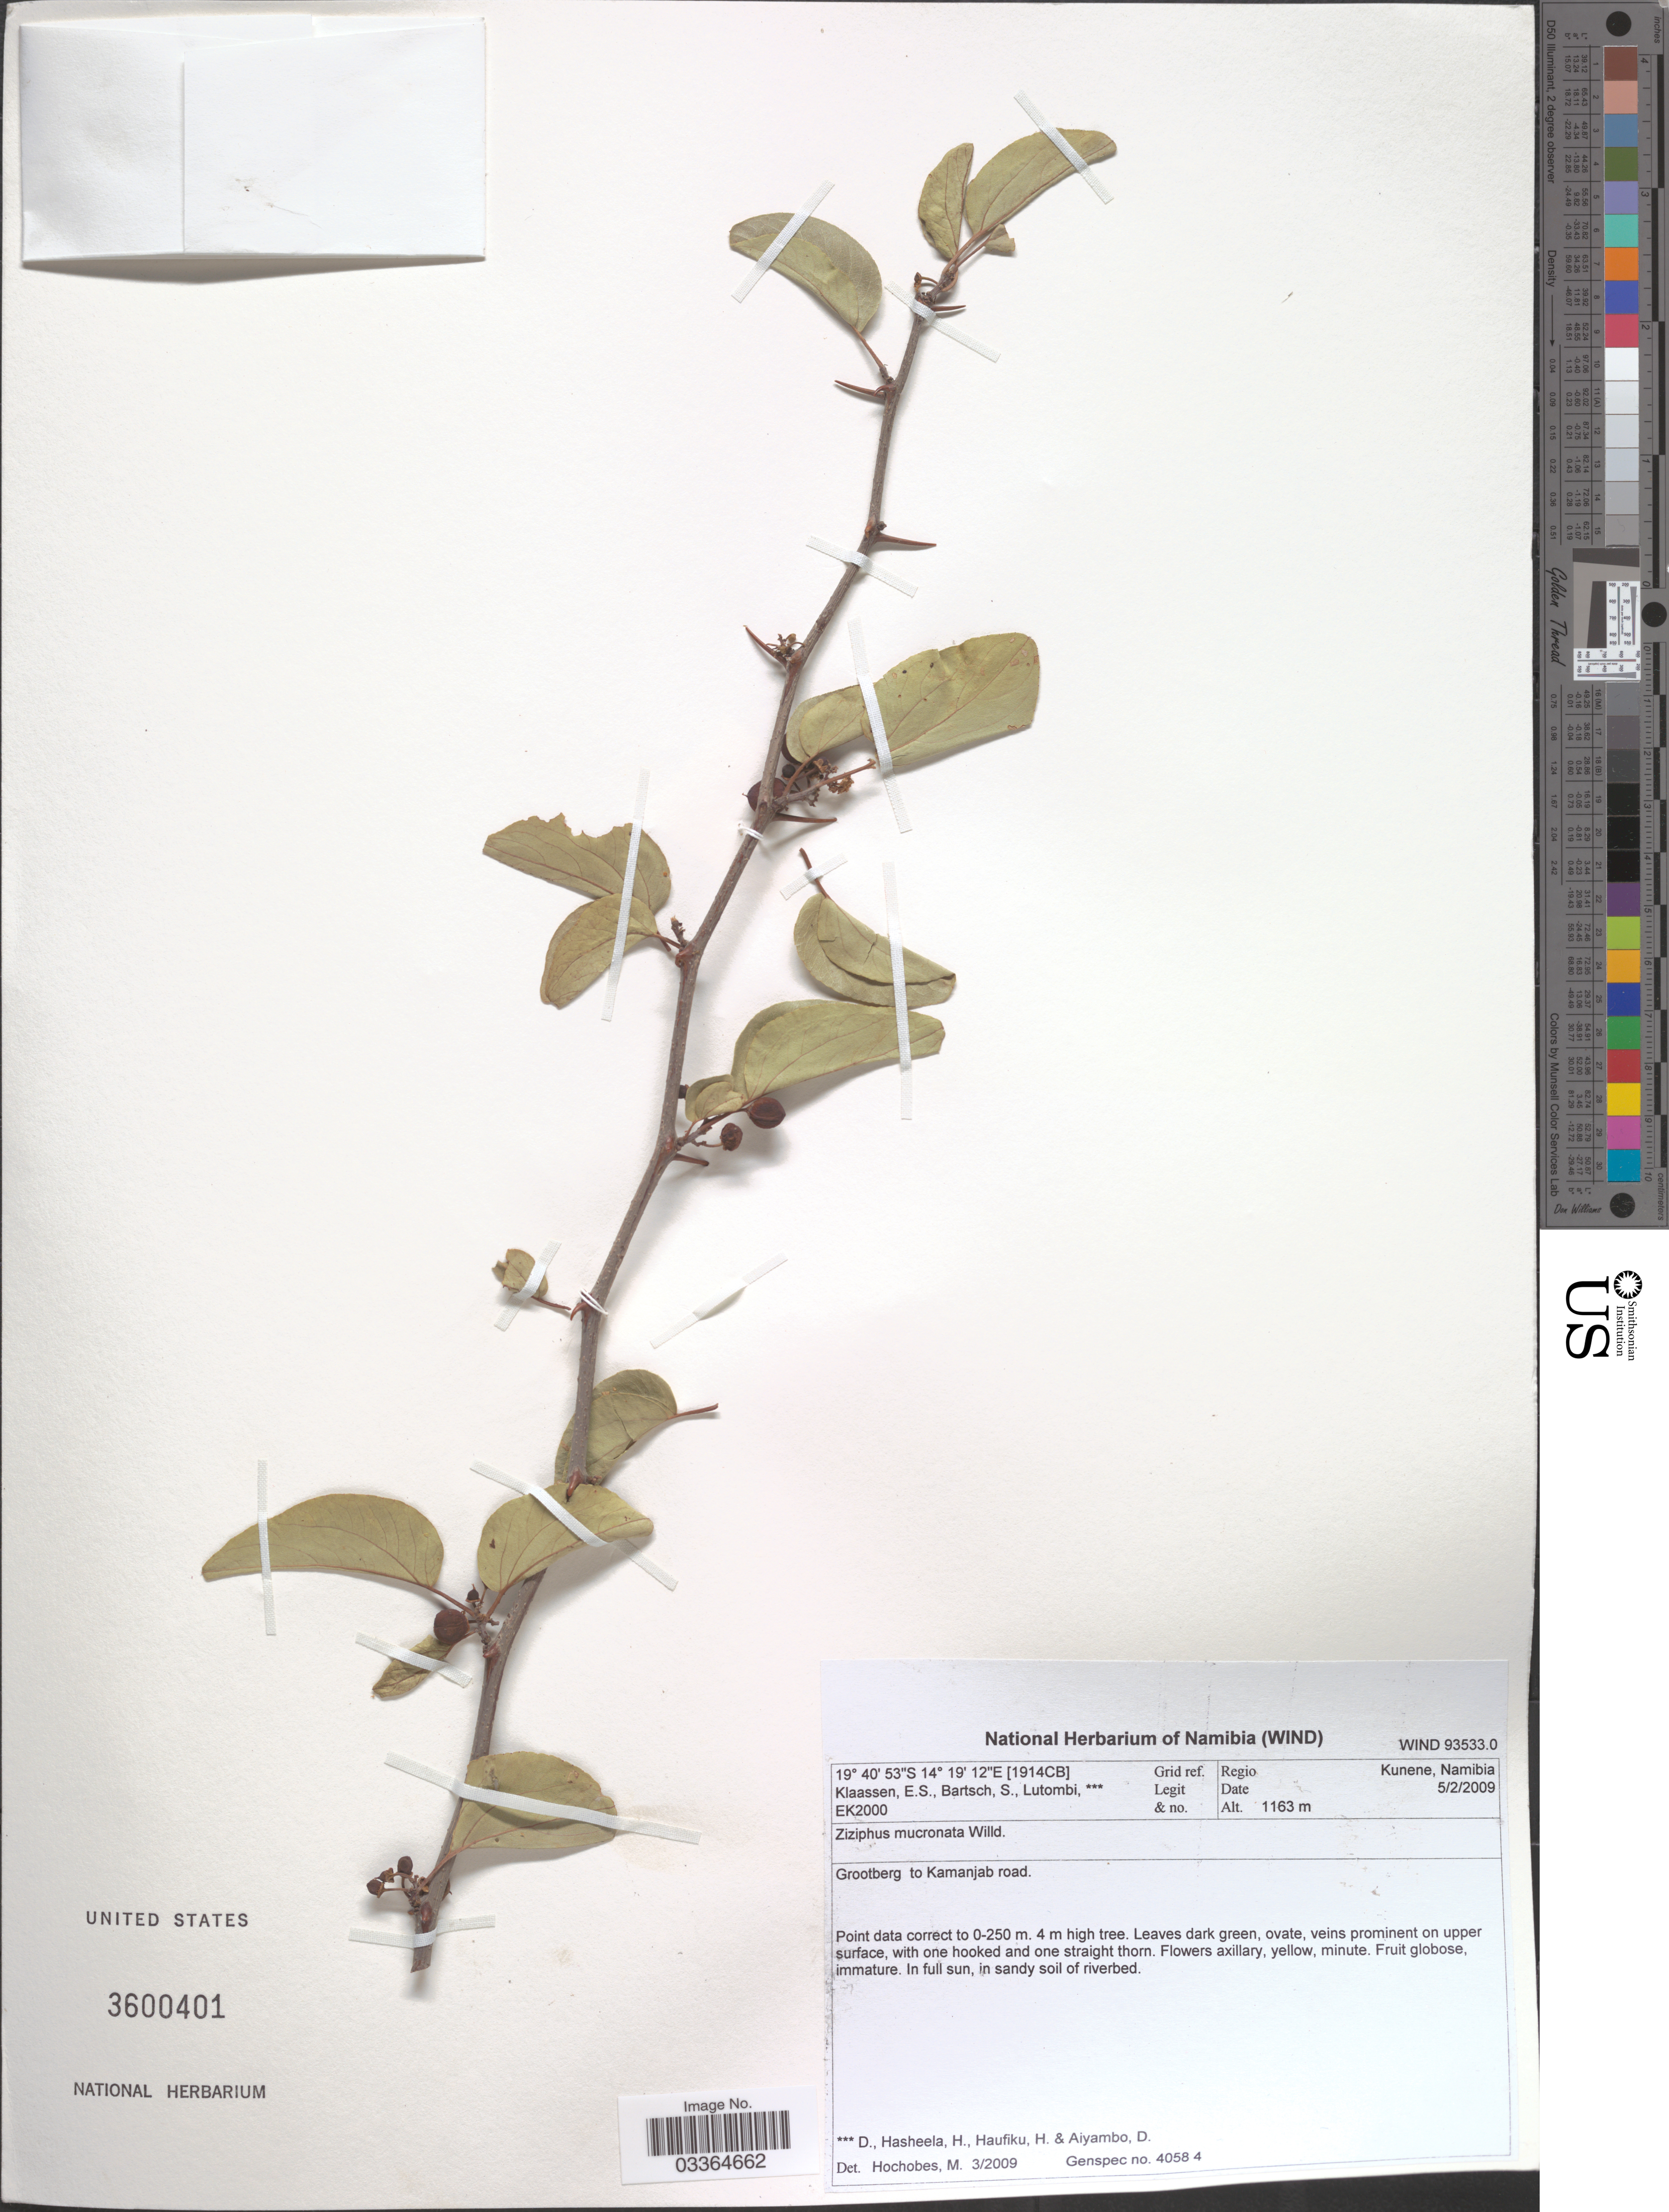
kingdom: Plantae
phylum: Tracheophyta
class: Magnoliopsida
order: Rosales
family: Rhamnaceae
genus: Ziziphus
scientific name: Ziziphus mucronata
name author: Willd.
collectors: E. S. Klaassen, S. Bartsch, D. Lutombi, H. Hasheela & et al.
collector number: EK2000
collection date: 2009-02-05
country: Namibia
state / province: Kunene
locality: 1914CB Grid ref. Regio Kunene. Grootberg to Kamanjab road.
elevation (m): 1163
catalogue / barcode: US 3600401